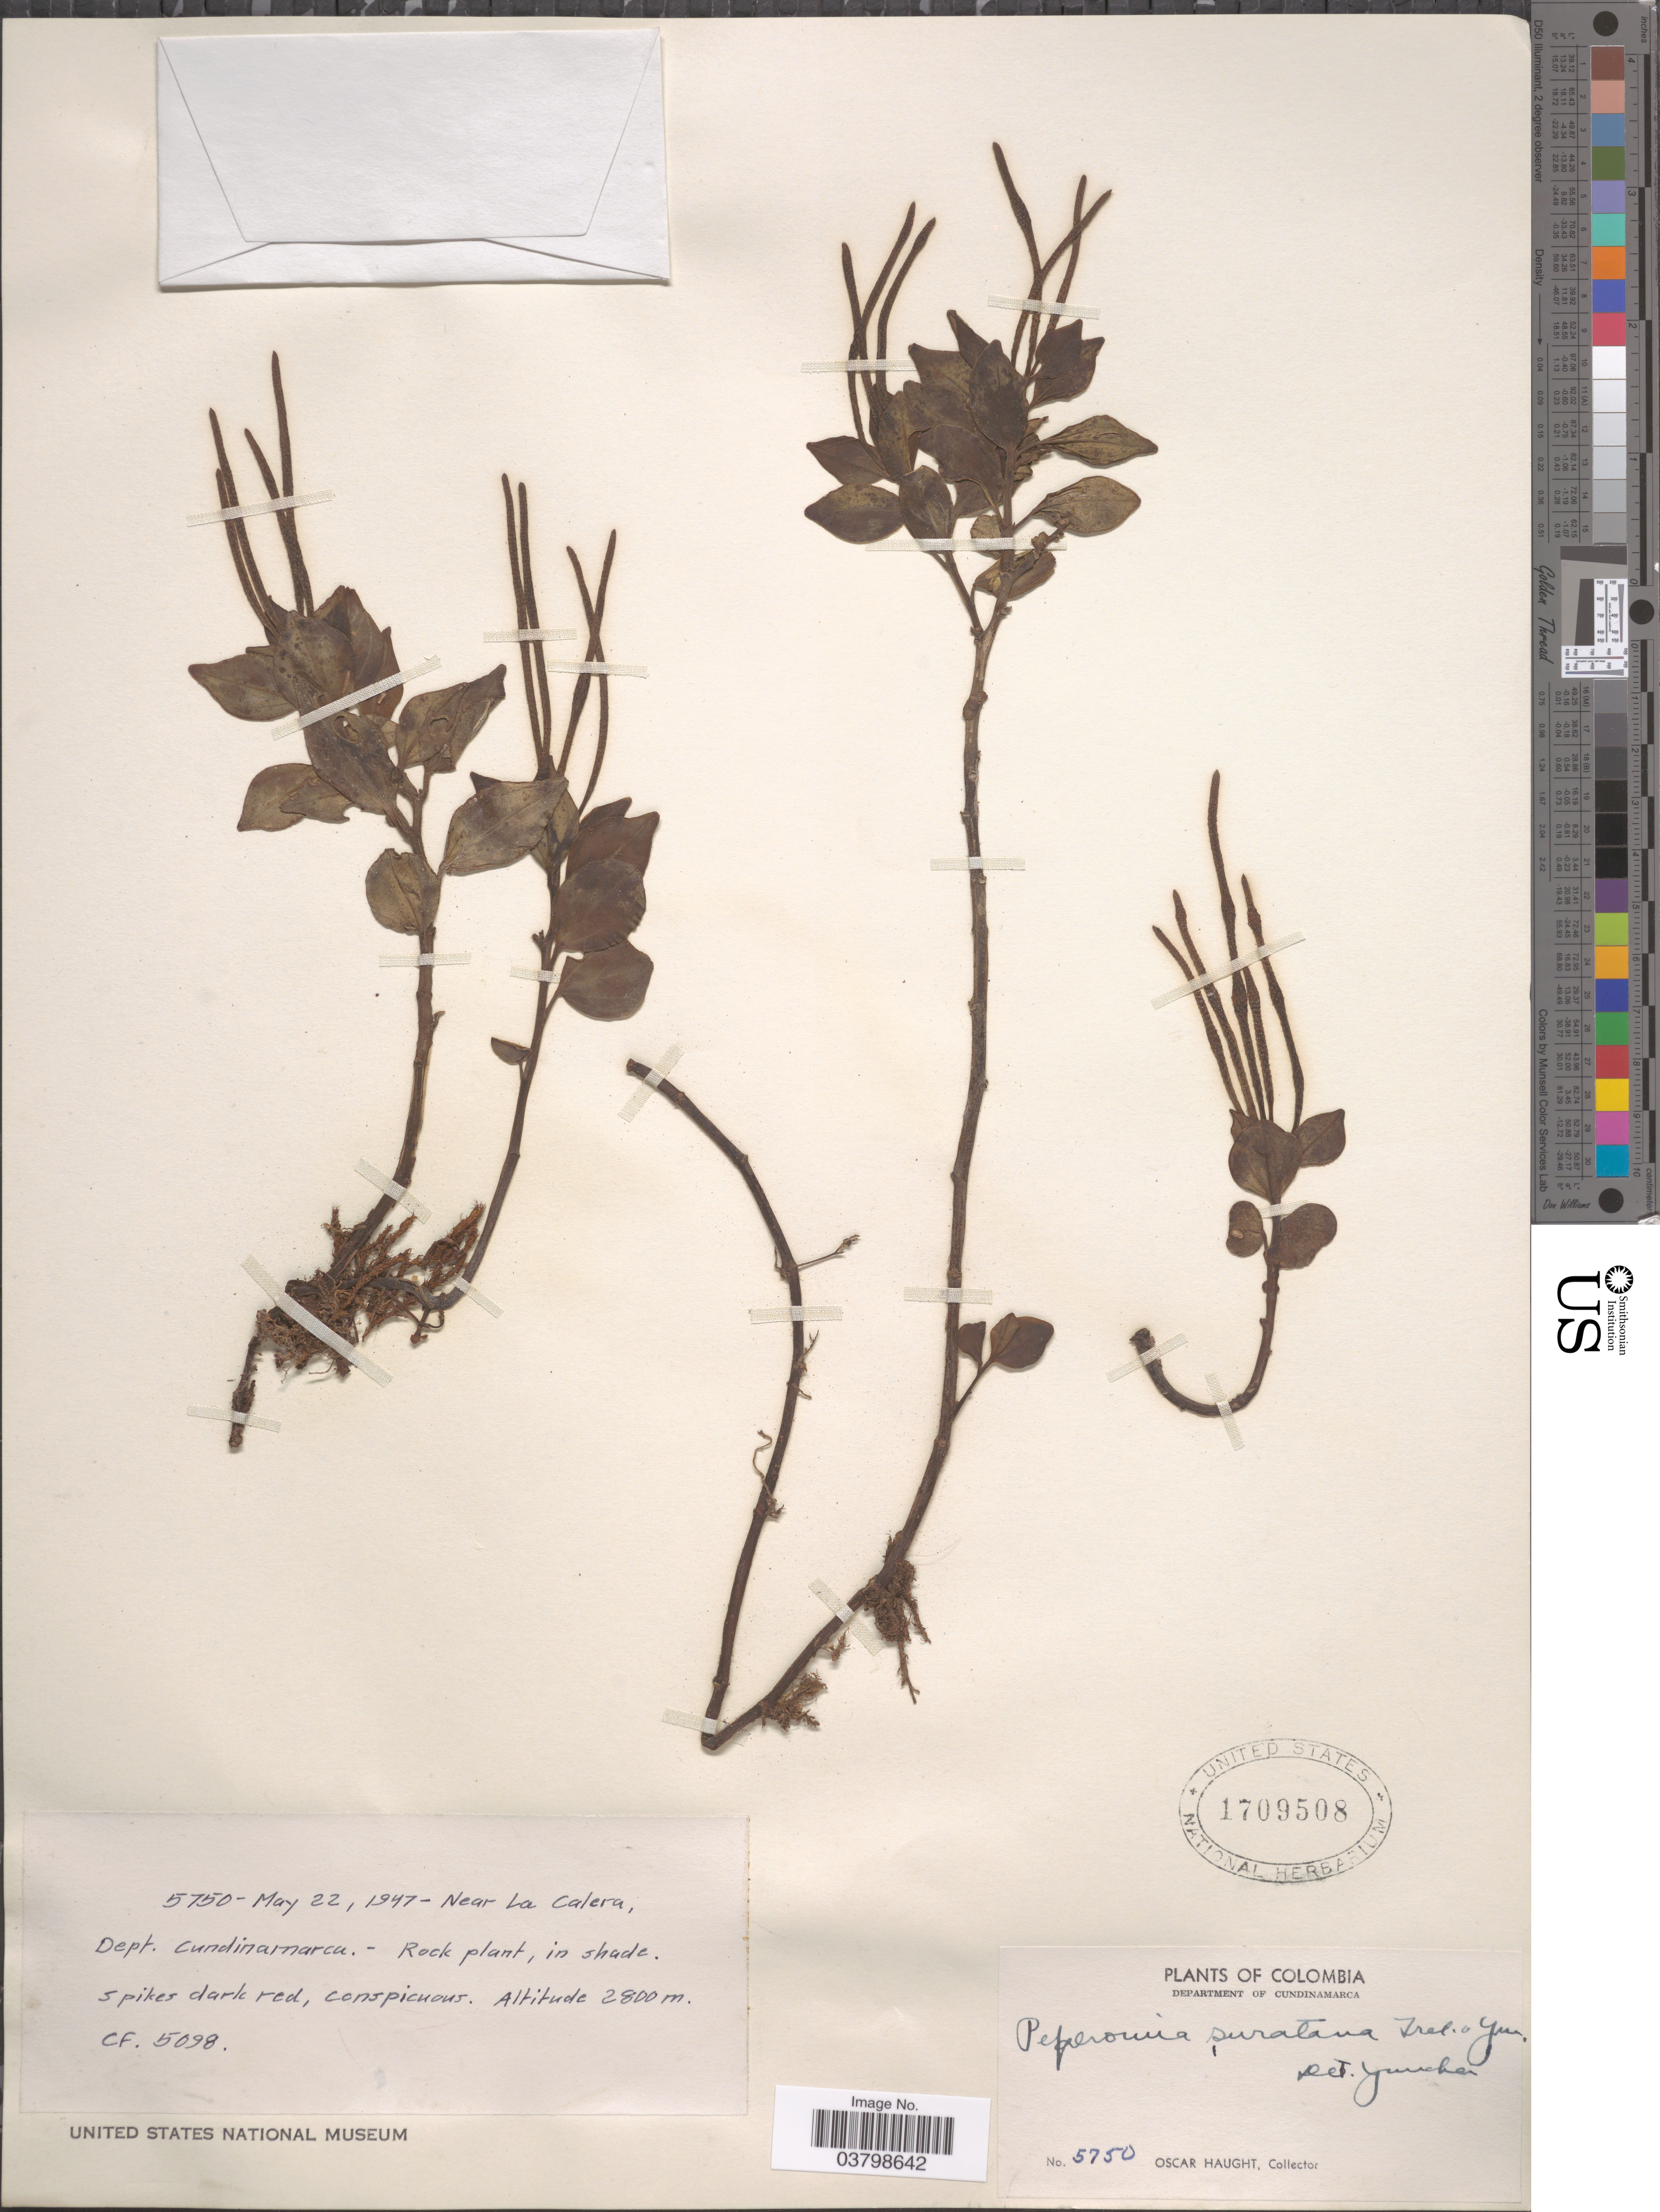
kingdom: Plantae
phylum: Tracheophyta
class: Magnoliopsida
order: Piperales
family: Piperaceae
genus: Peperomia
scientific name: Peperomia suratana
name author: Trel. & Yunck.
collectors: O. Haught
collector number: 5750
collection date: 1947-05-22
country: Colombia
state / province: Cundinamarca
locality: Near La Calera, Department of Cundinamarca.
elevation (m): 2800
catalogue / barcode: US 1709508